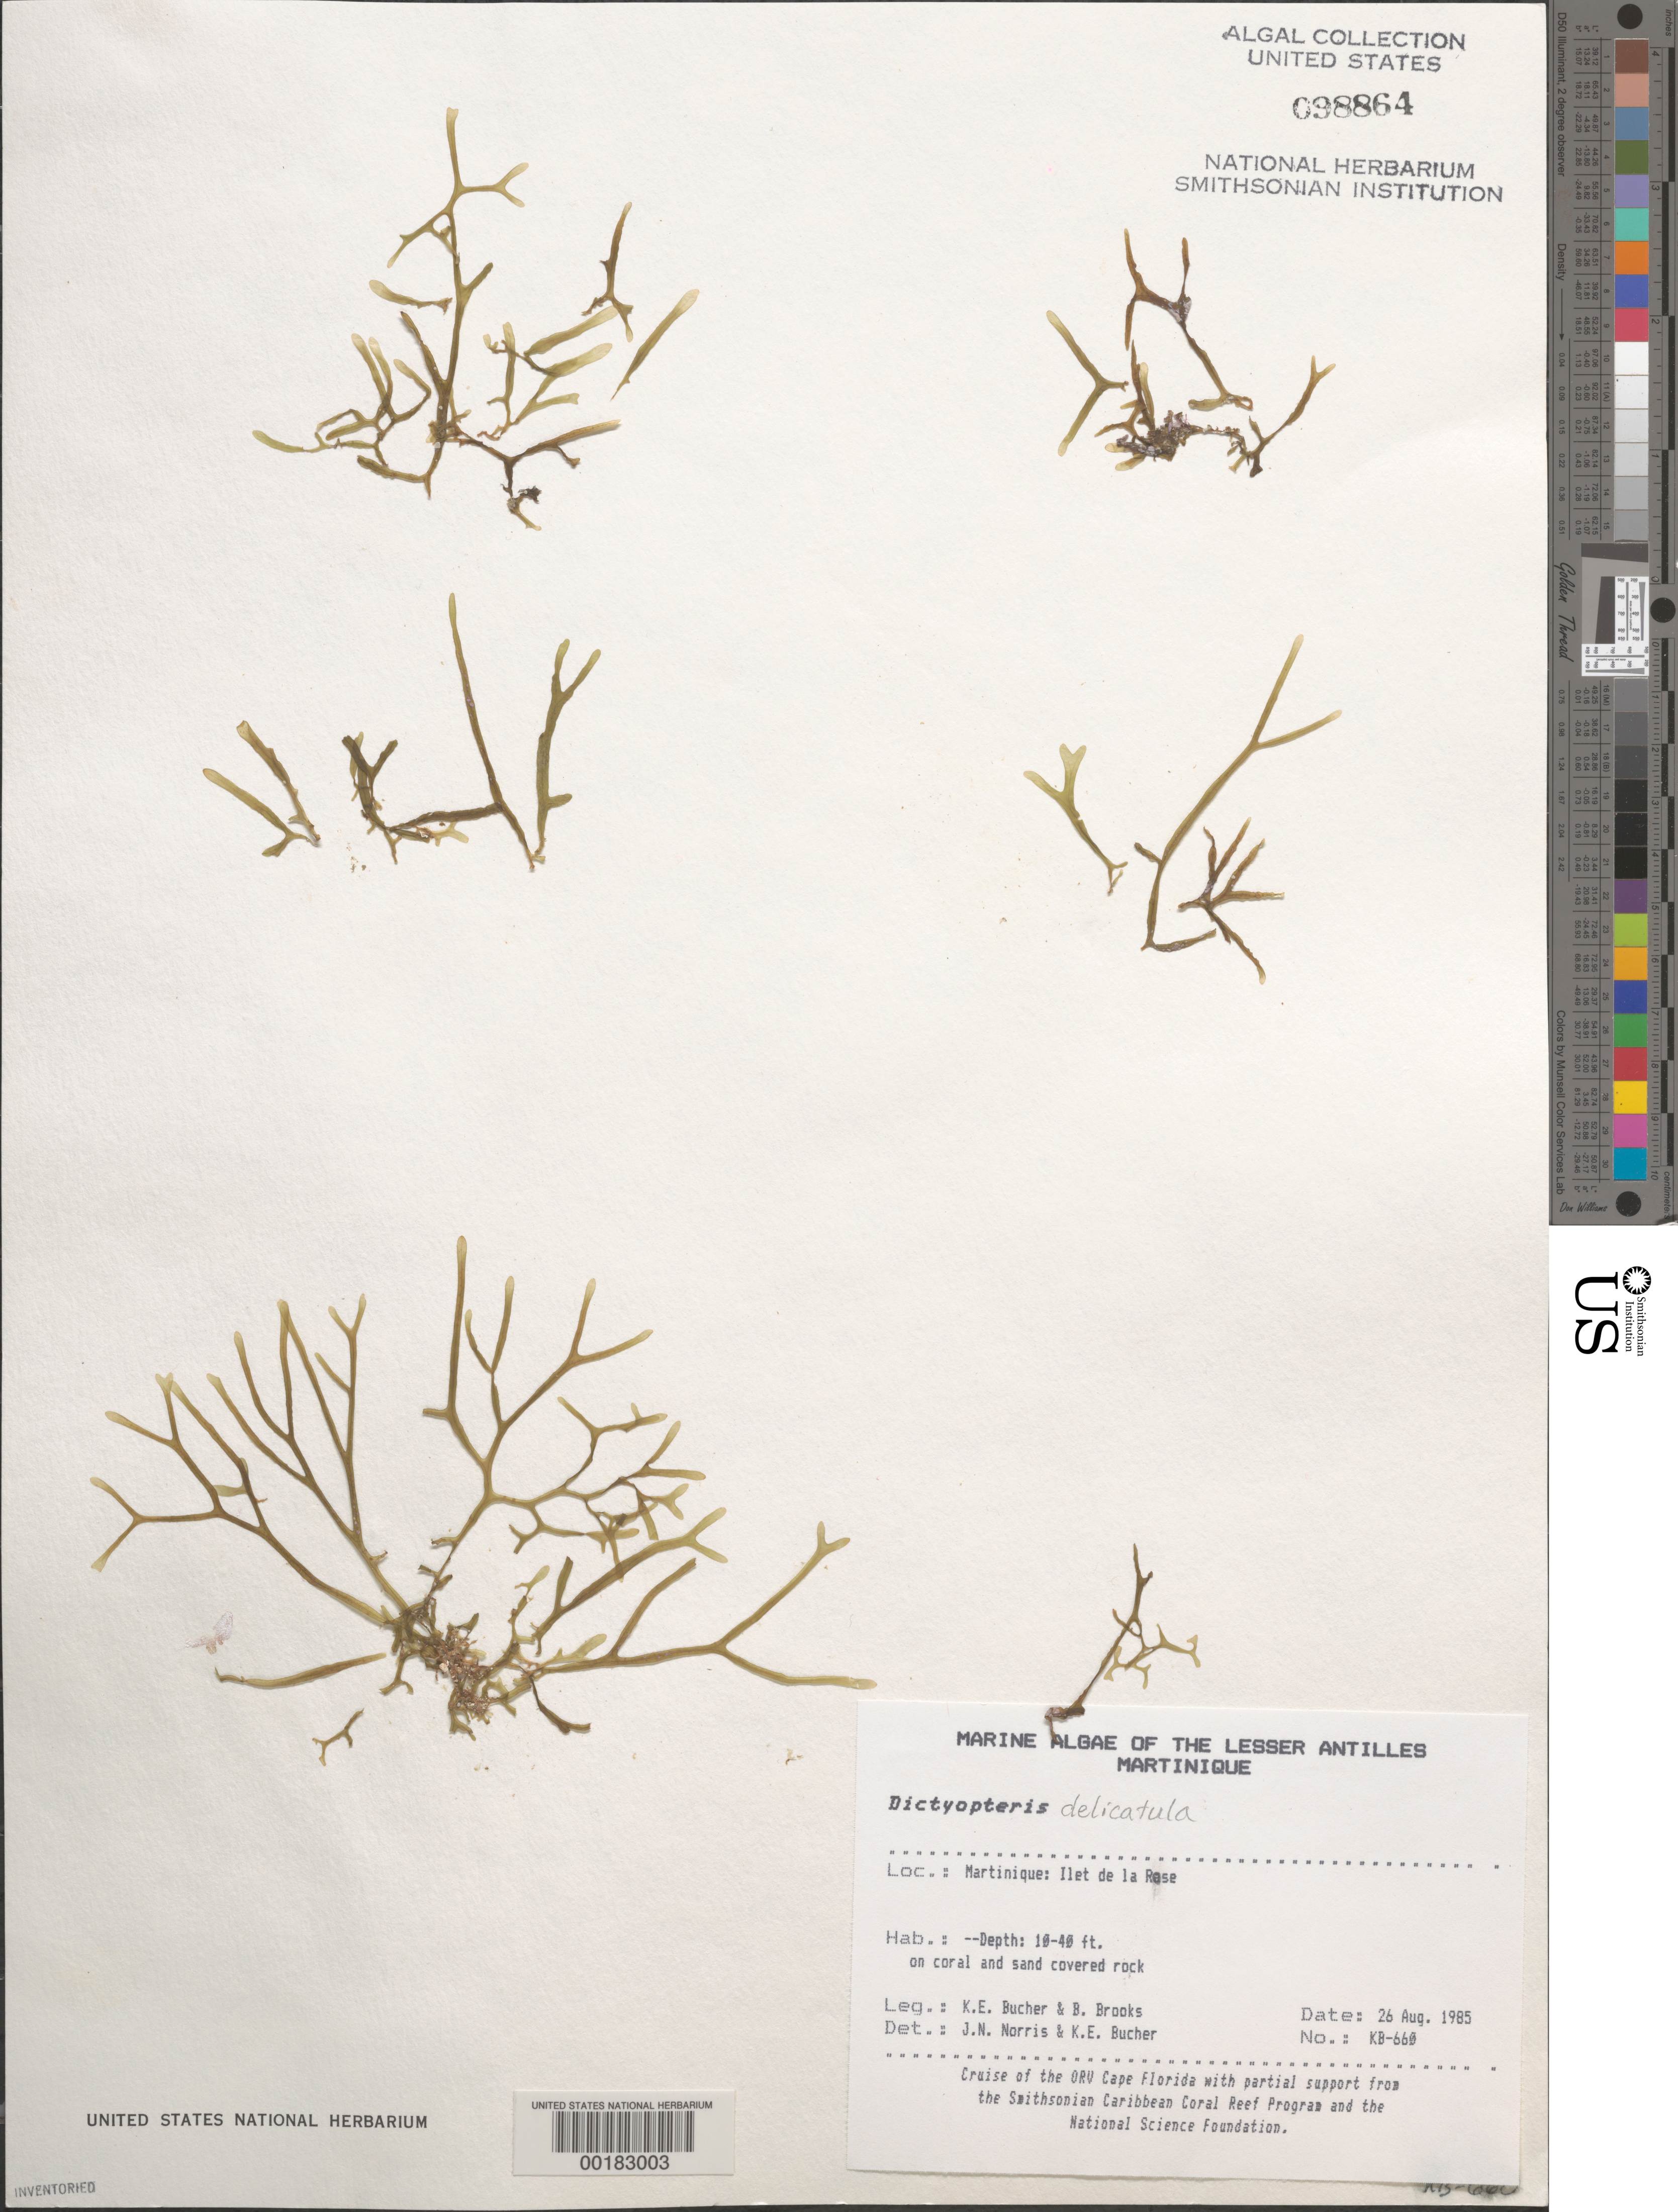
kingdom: Chromista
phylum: Ochrophyta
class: Phaeophyceae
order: Dictyotales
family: Dictyotaceae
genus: Dictyopteris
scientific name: Dictyopteris delicatula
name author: J.V.Lamouroux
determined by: Norris, J. N.; Bucher, K. E.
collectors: K. E. Bucher & B. Brooks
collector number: Kb-660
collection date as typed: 26 Aug 1985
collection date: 1985-08-26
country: Martinique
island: Ilet de la Rose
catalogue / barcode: US 98864